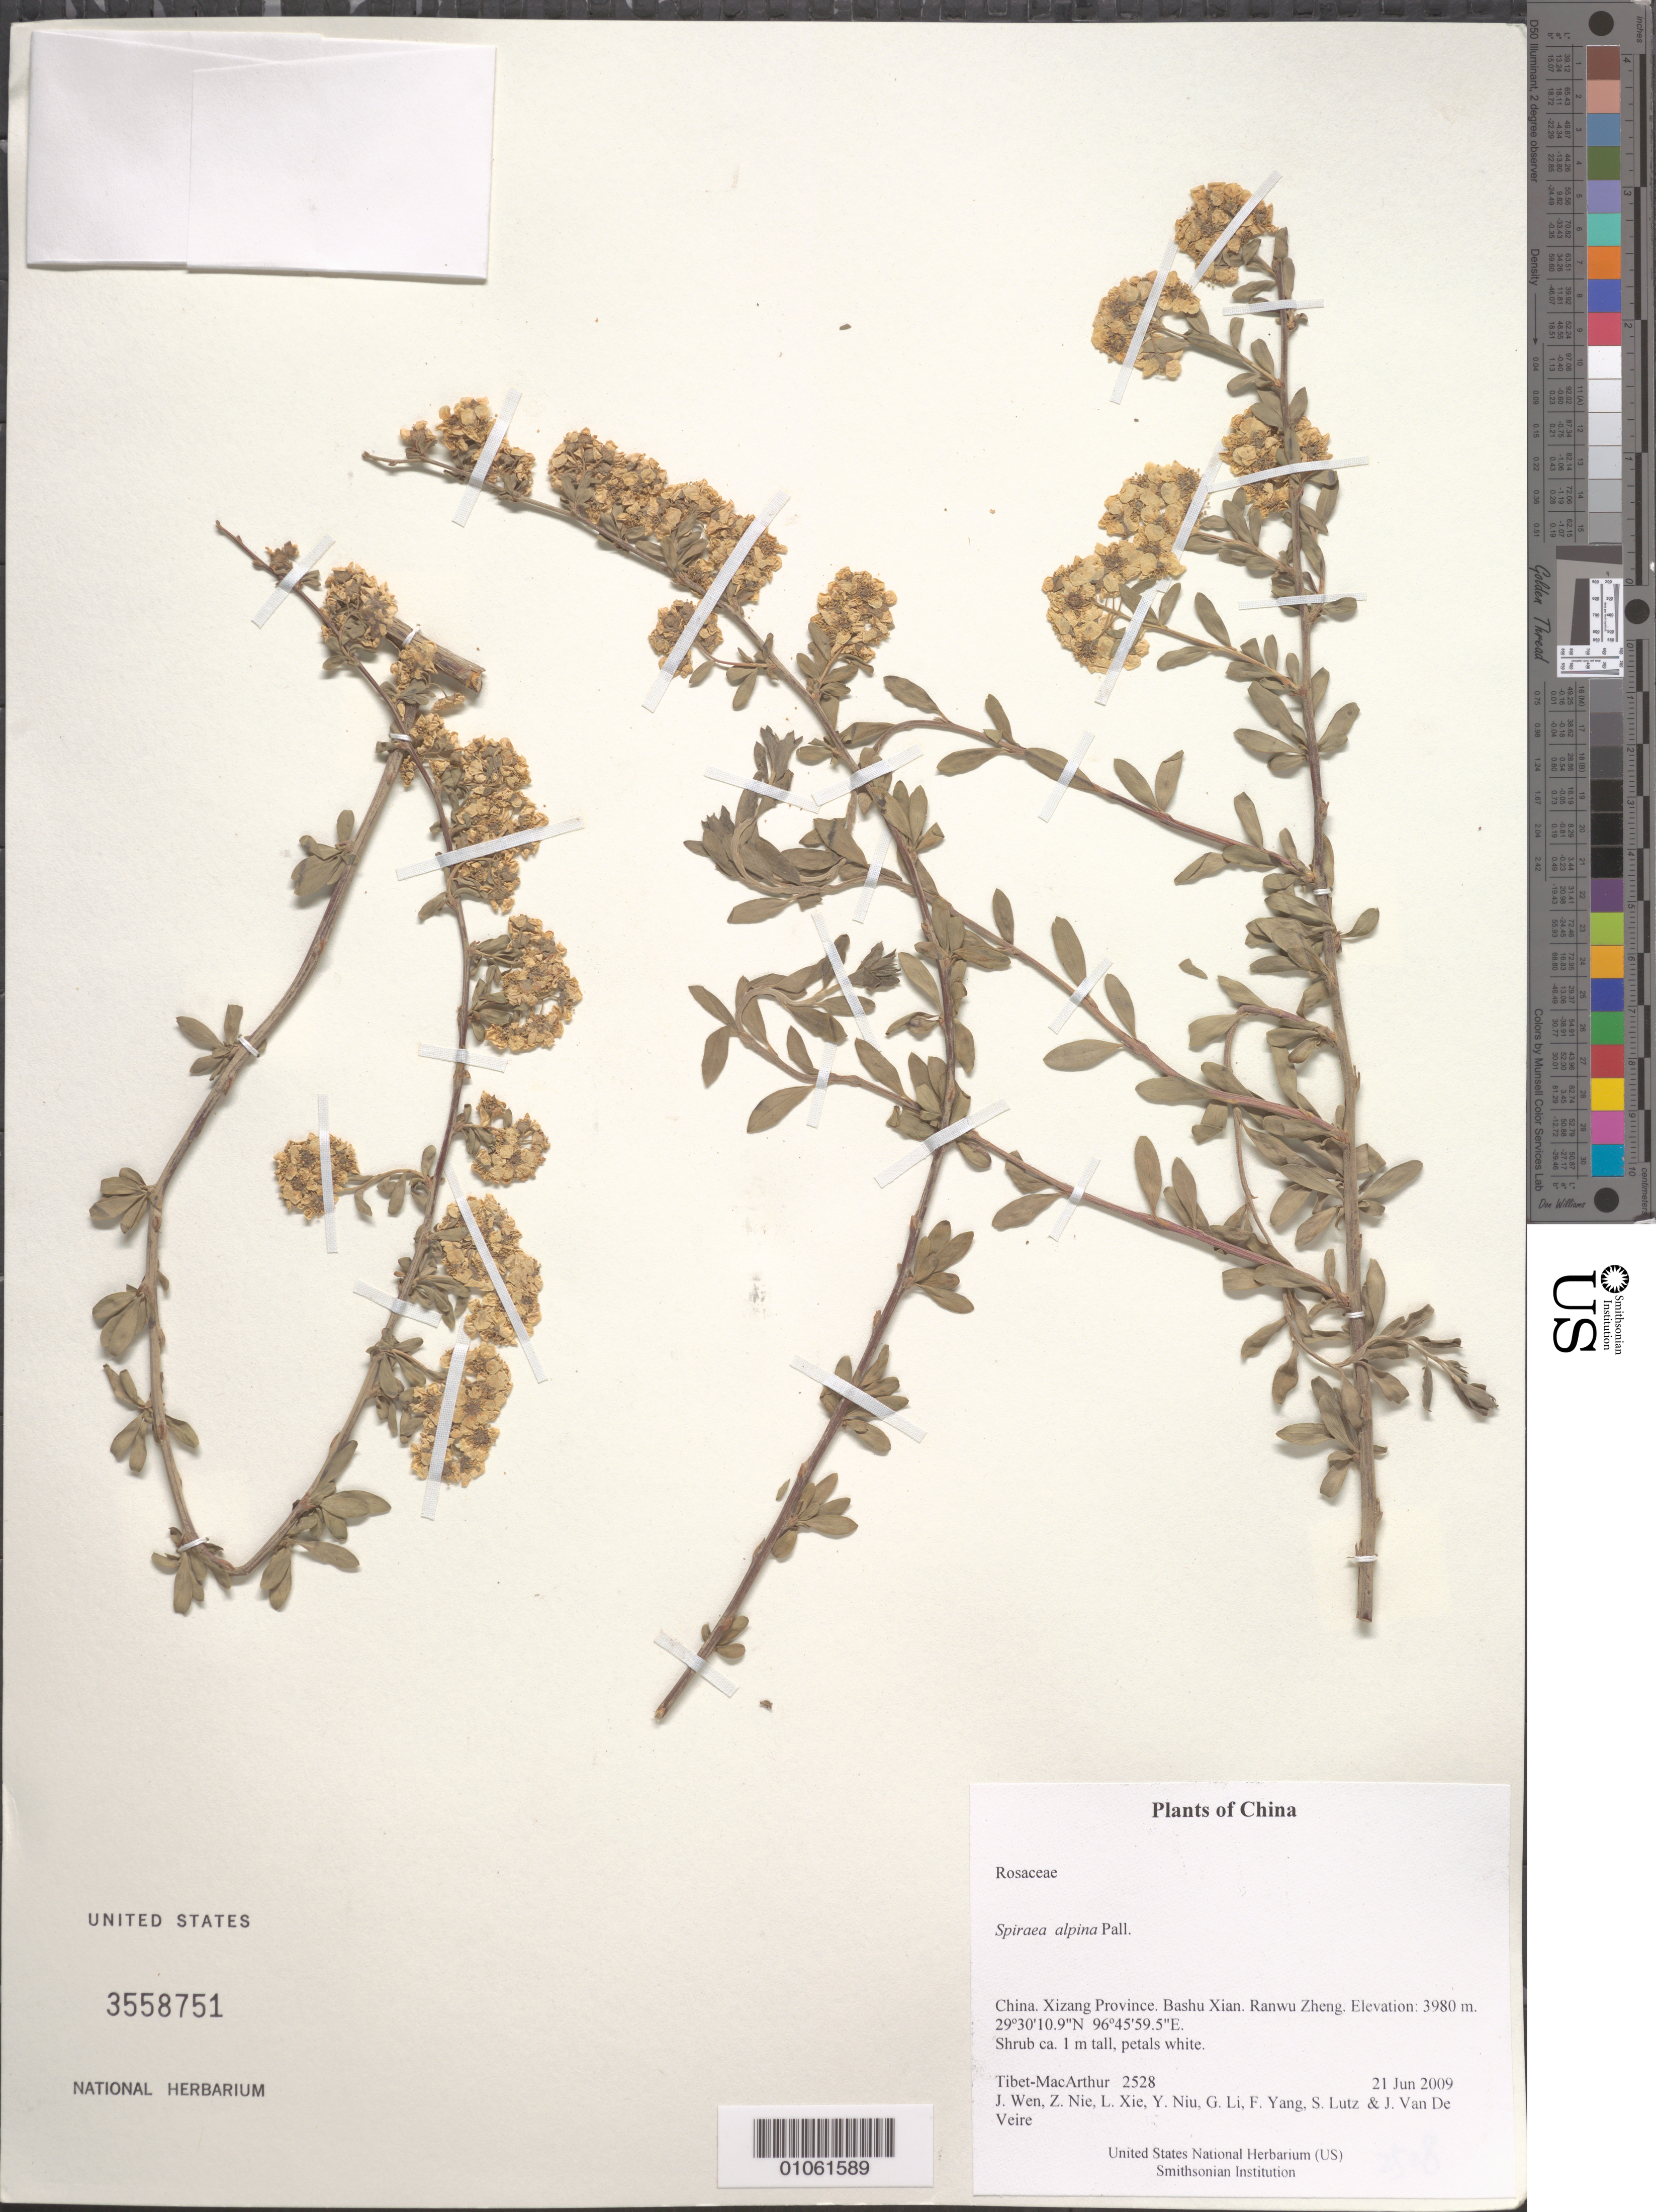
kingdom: Plantae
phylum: Tracheophyta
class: Magnoliopsida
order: Rosales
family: Rosaceae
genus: Spiraea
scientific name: Spiraea alpina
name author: Pall.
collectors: Tibet-MacArthur, J. Wen, Z. Nie, L. Xie, Y. Niu, G. Li, F. Yang, S. Lutz & J. Van De Veire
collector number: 2528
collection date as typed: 21 Jun 2009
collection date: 2009-06-21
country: China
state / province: Xizang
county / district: Bashu Xian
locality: Ranwu Zheng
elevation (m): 3980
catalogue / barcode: US 3558751